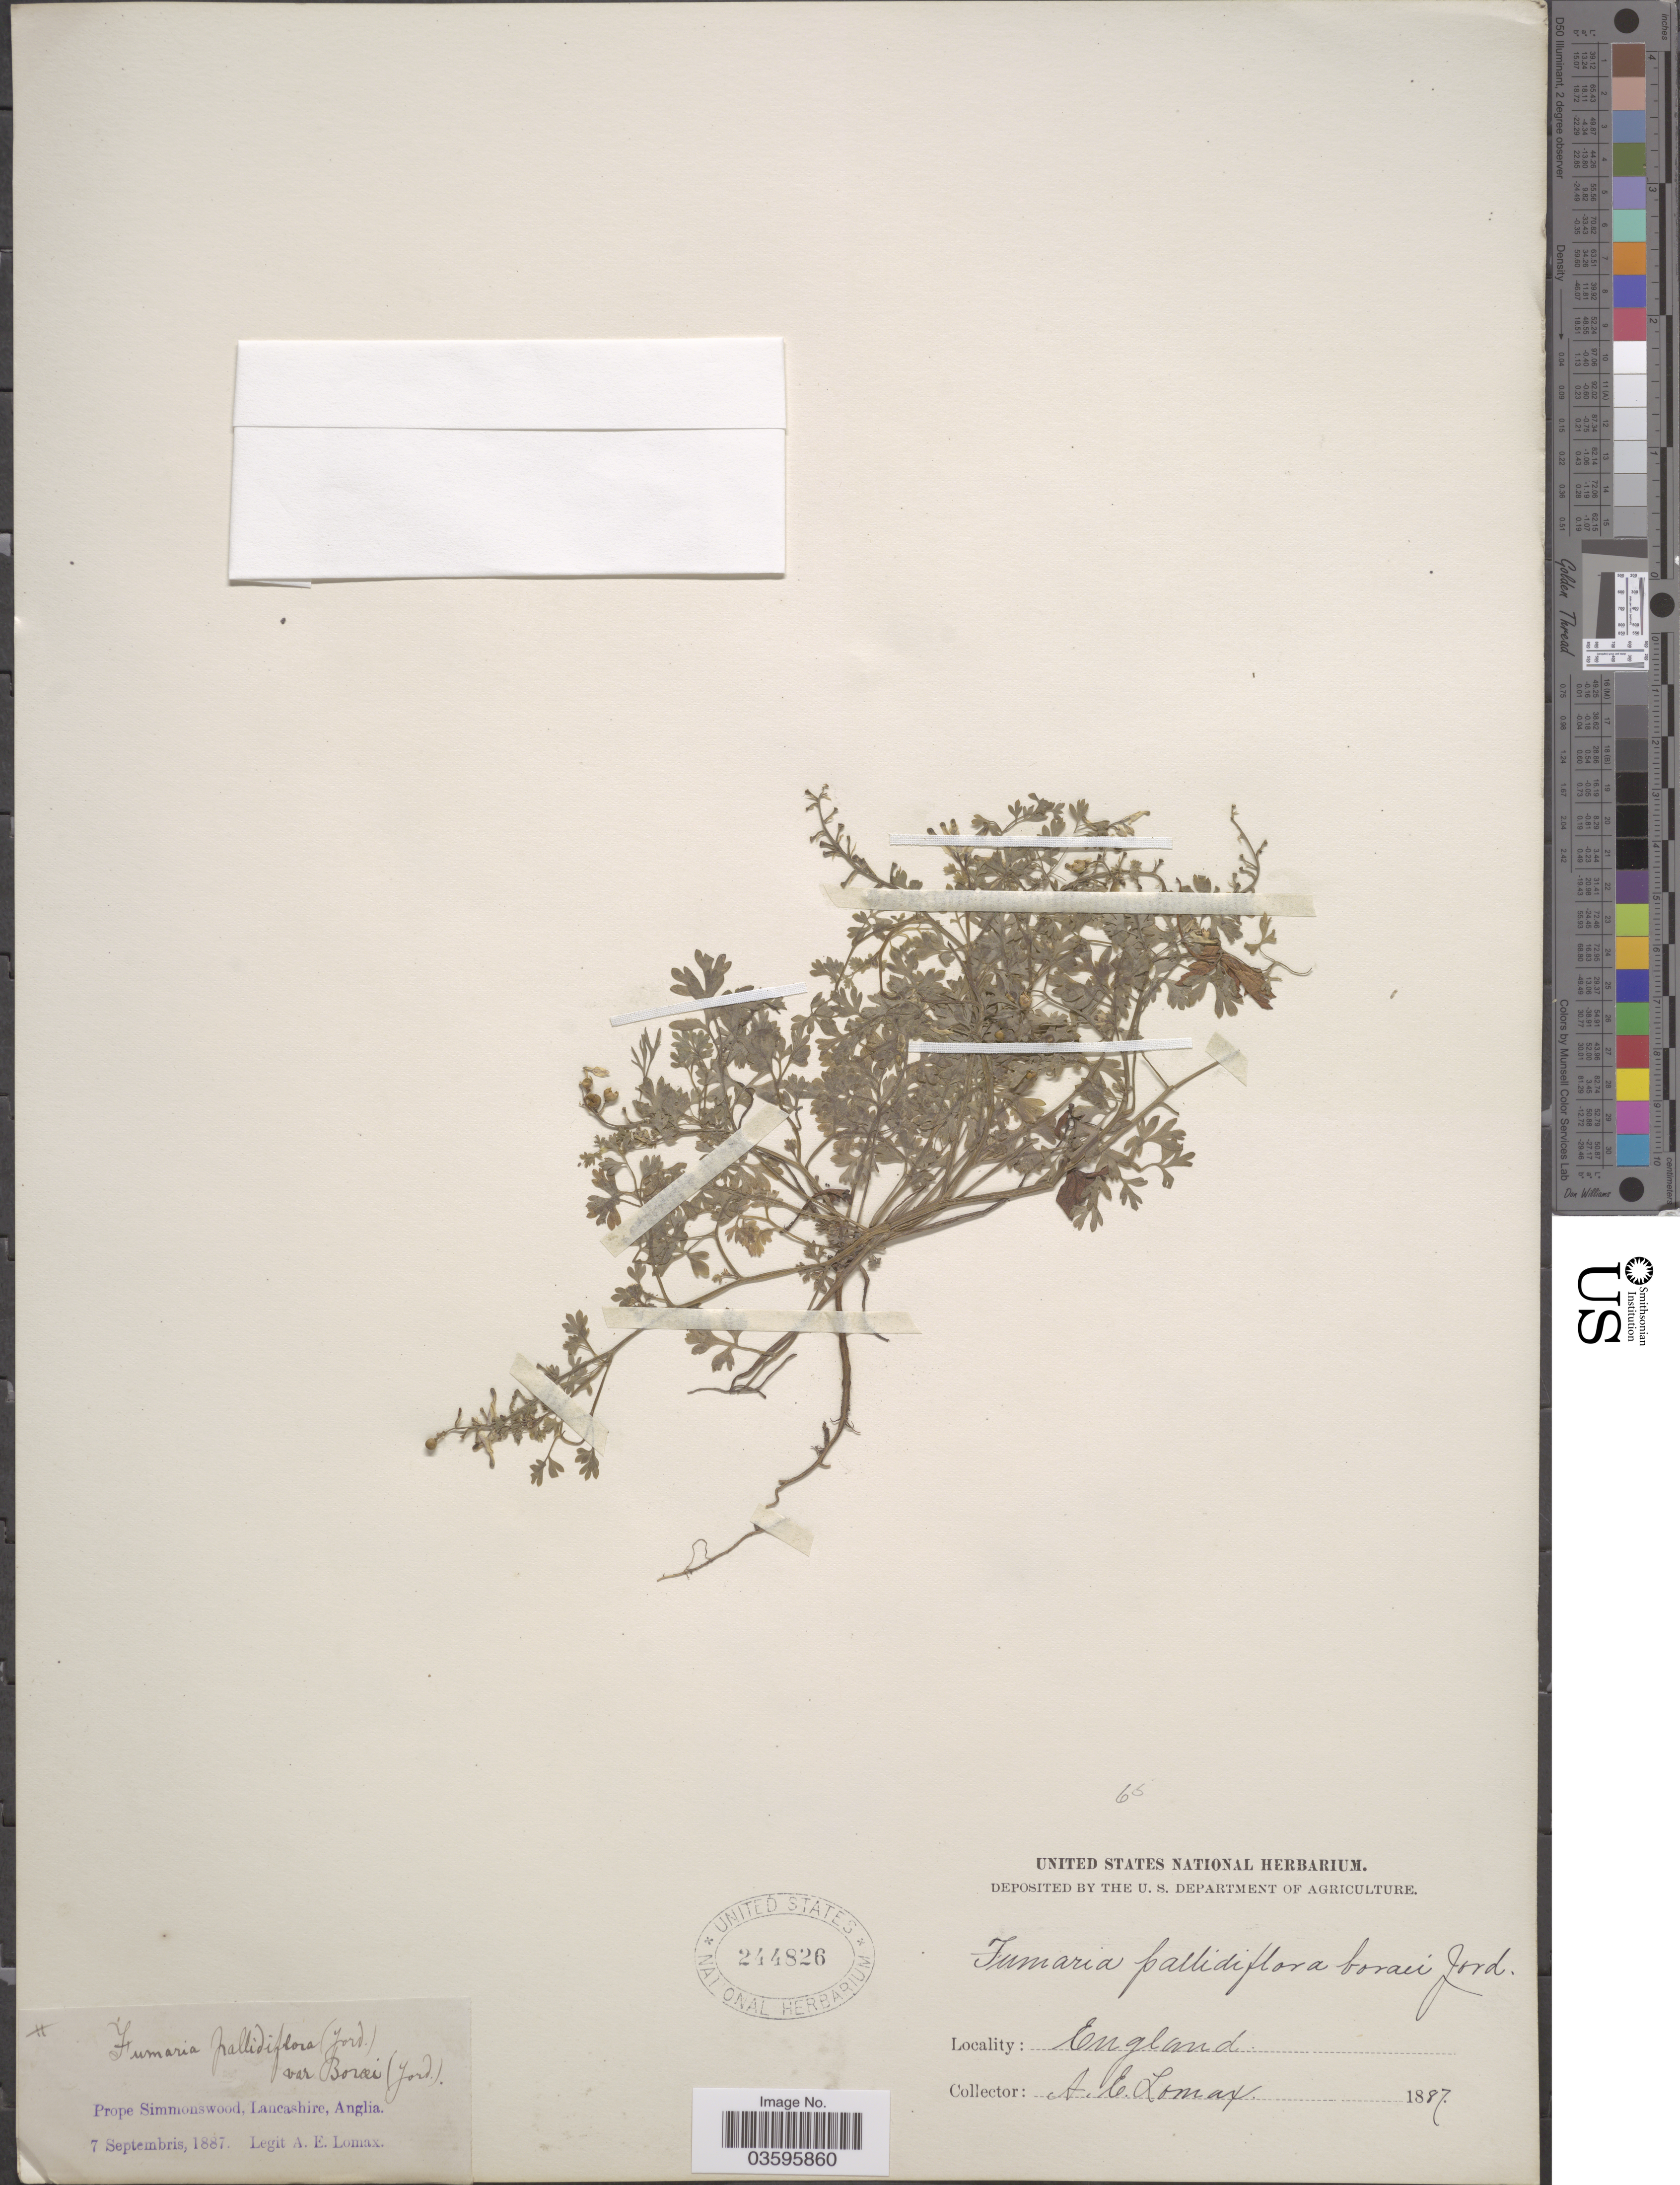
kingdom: Plantae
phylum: Tracheophyta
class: Magnoliopsida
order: Ranunculales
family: Papaveraceae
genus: Fumaria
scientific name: Fumaria pallidiflora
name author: Jord. ex F.W. Schultz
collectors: A. Lomax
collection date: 1887-09-07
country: United Kingdom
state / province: England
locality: Prope Simmonswood, Lancashire, Anglia.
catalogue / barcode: US 244826